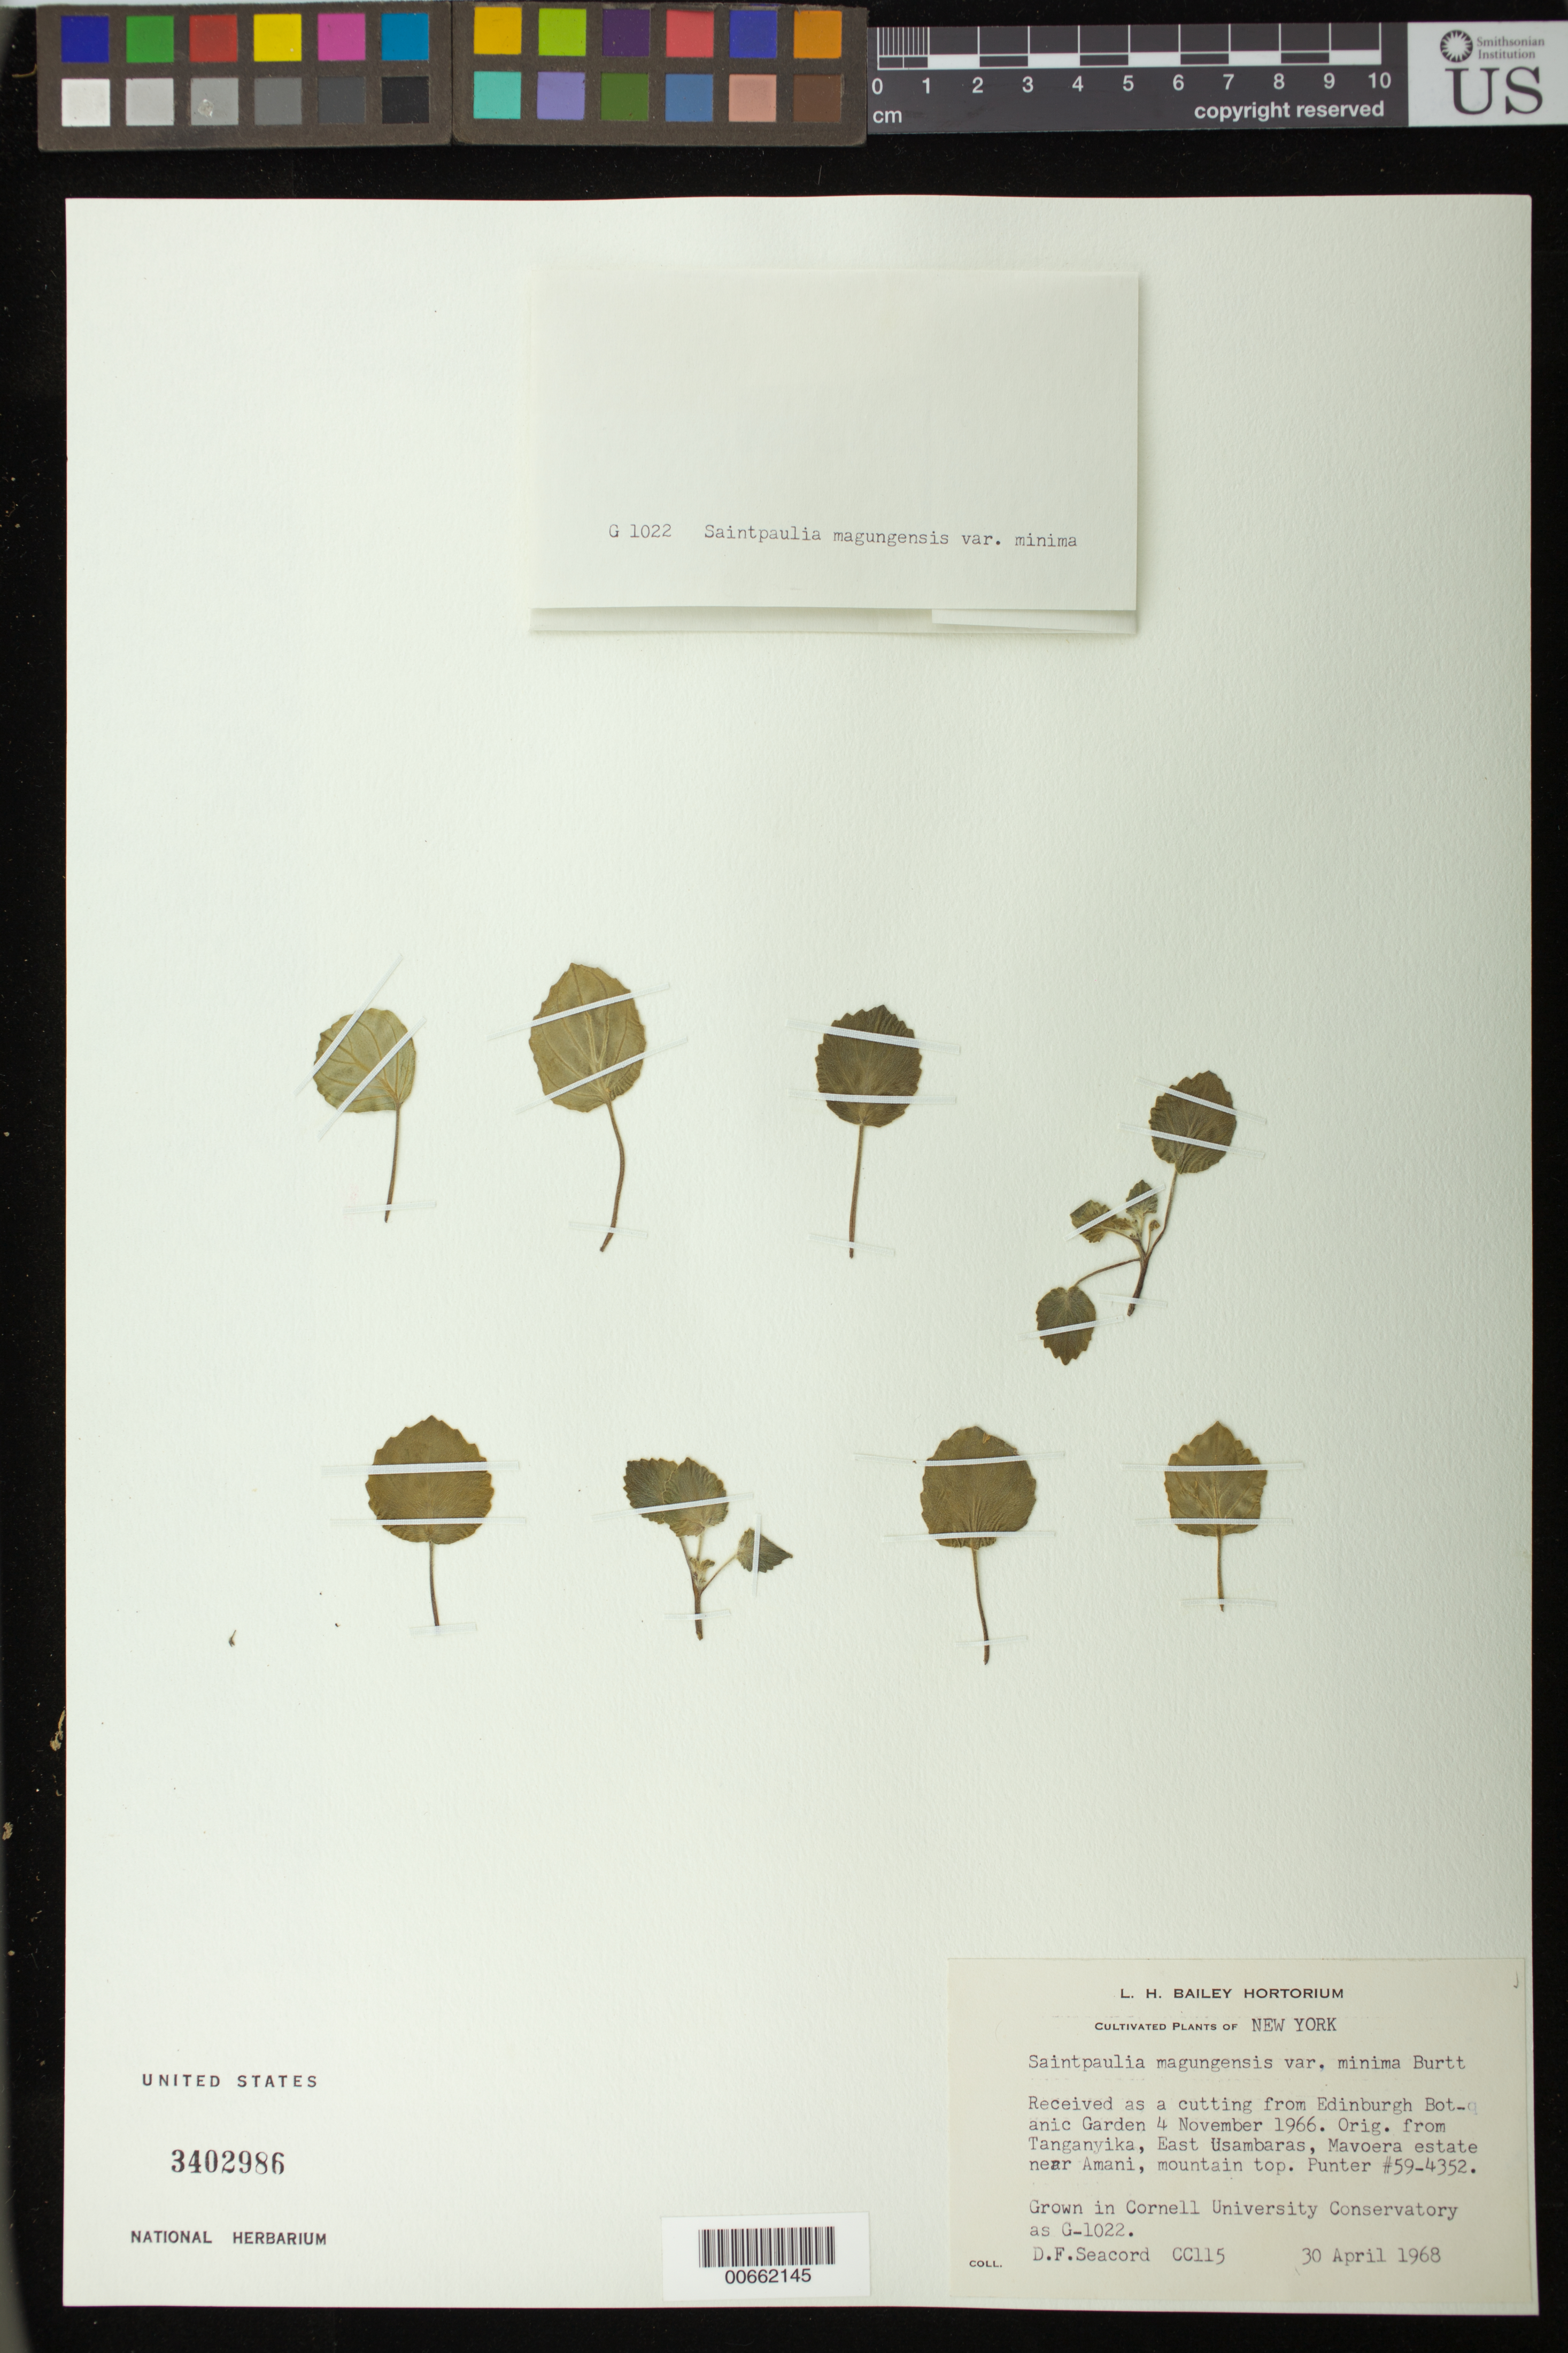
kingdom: Plantae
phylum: Tracheophyta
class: Magnoliopsida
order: Lamiales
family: Gesneriaceae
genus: Streptocarpus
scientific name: Streptocarpus ionanthus subsp. grotei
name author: (Engl.) Christenh.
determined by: Skog, Laurence E.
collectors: D. Seacord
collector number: CC 115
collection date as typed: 30 Apr 1968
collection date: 1968-04-30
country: United States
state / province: New York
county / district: Tompkins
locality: Cornell University Conservatory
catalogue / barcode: US 3402986